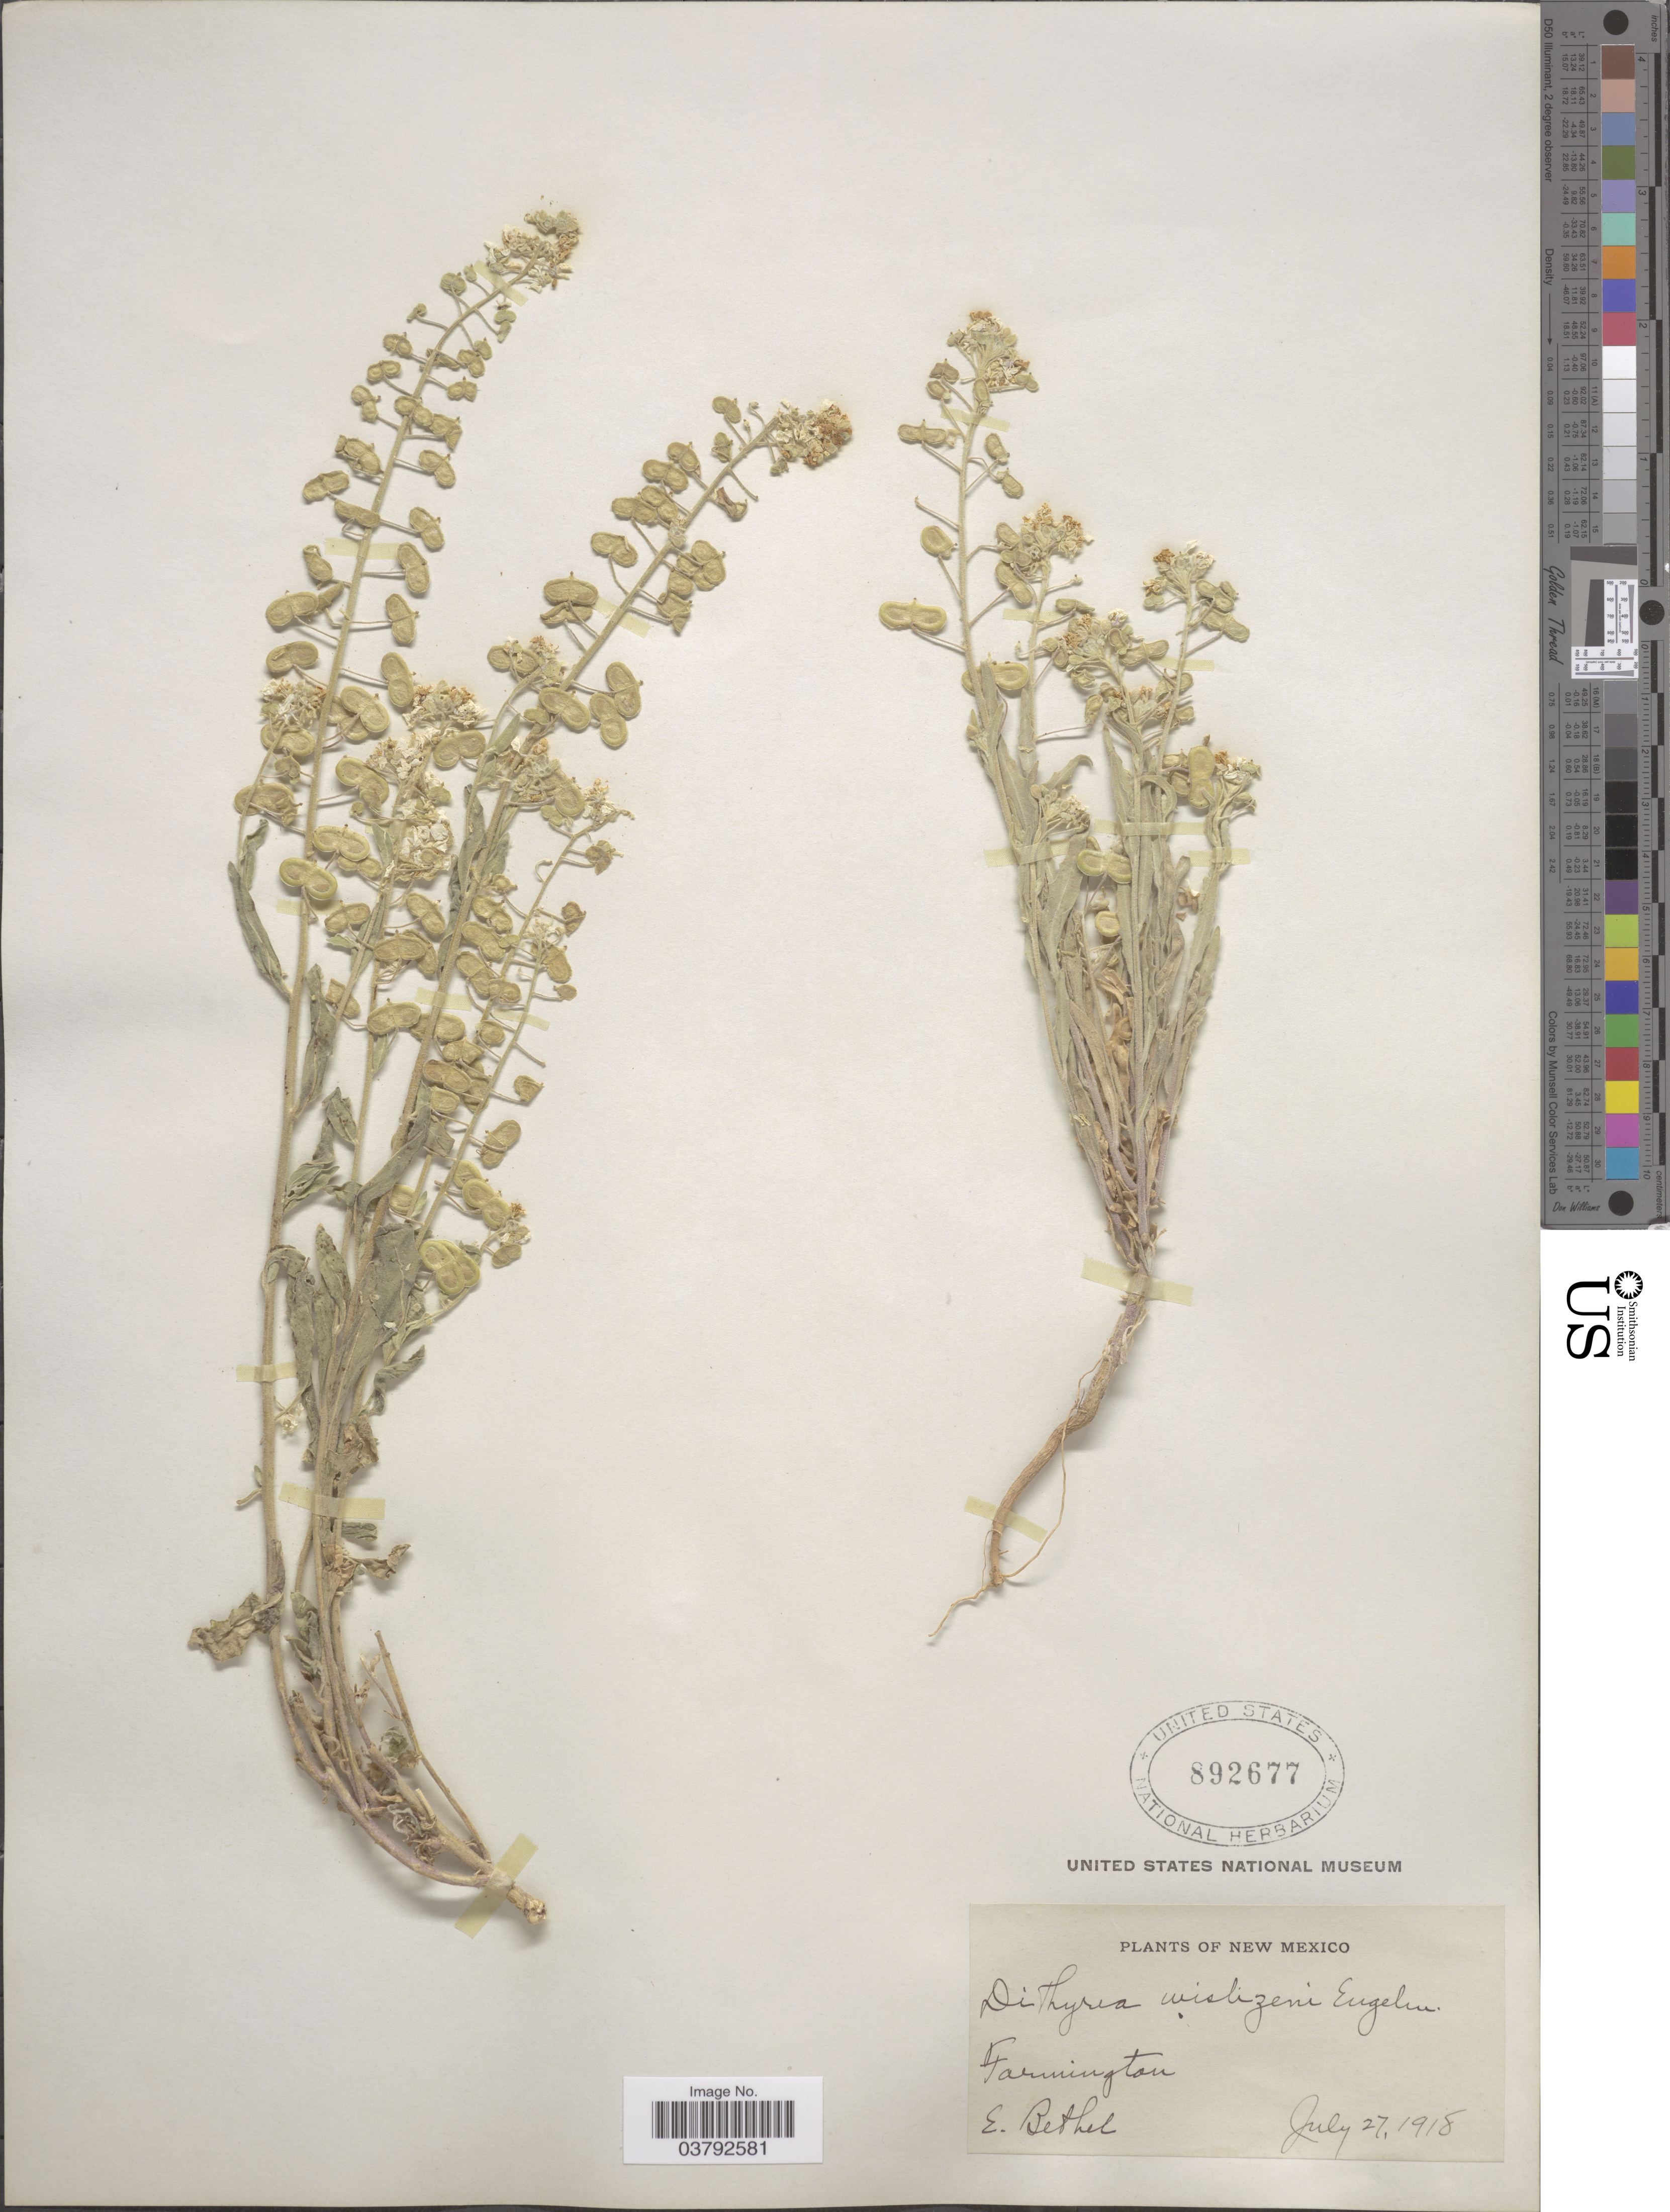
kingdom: Plantae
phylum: Tracheophyta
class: Magnoliopsida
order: Brassicales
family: Brassicaceae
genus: Dithyrea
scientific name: Dithyrea wislizeni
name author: Engelm.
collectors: E. Bethel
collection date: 1918-07-27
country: United States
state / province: New Mexico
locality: Farmington.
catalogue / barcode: US 892677